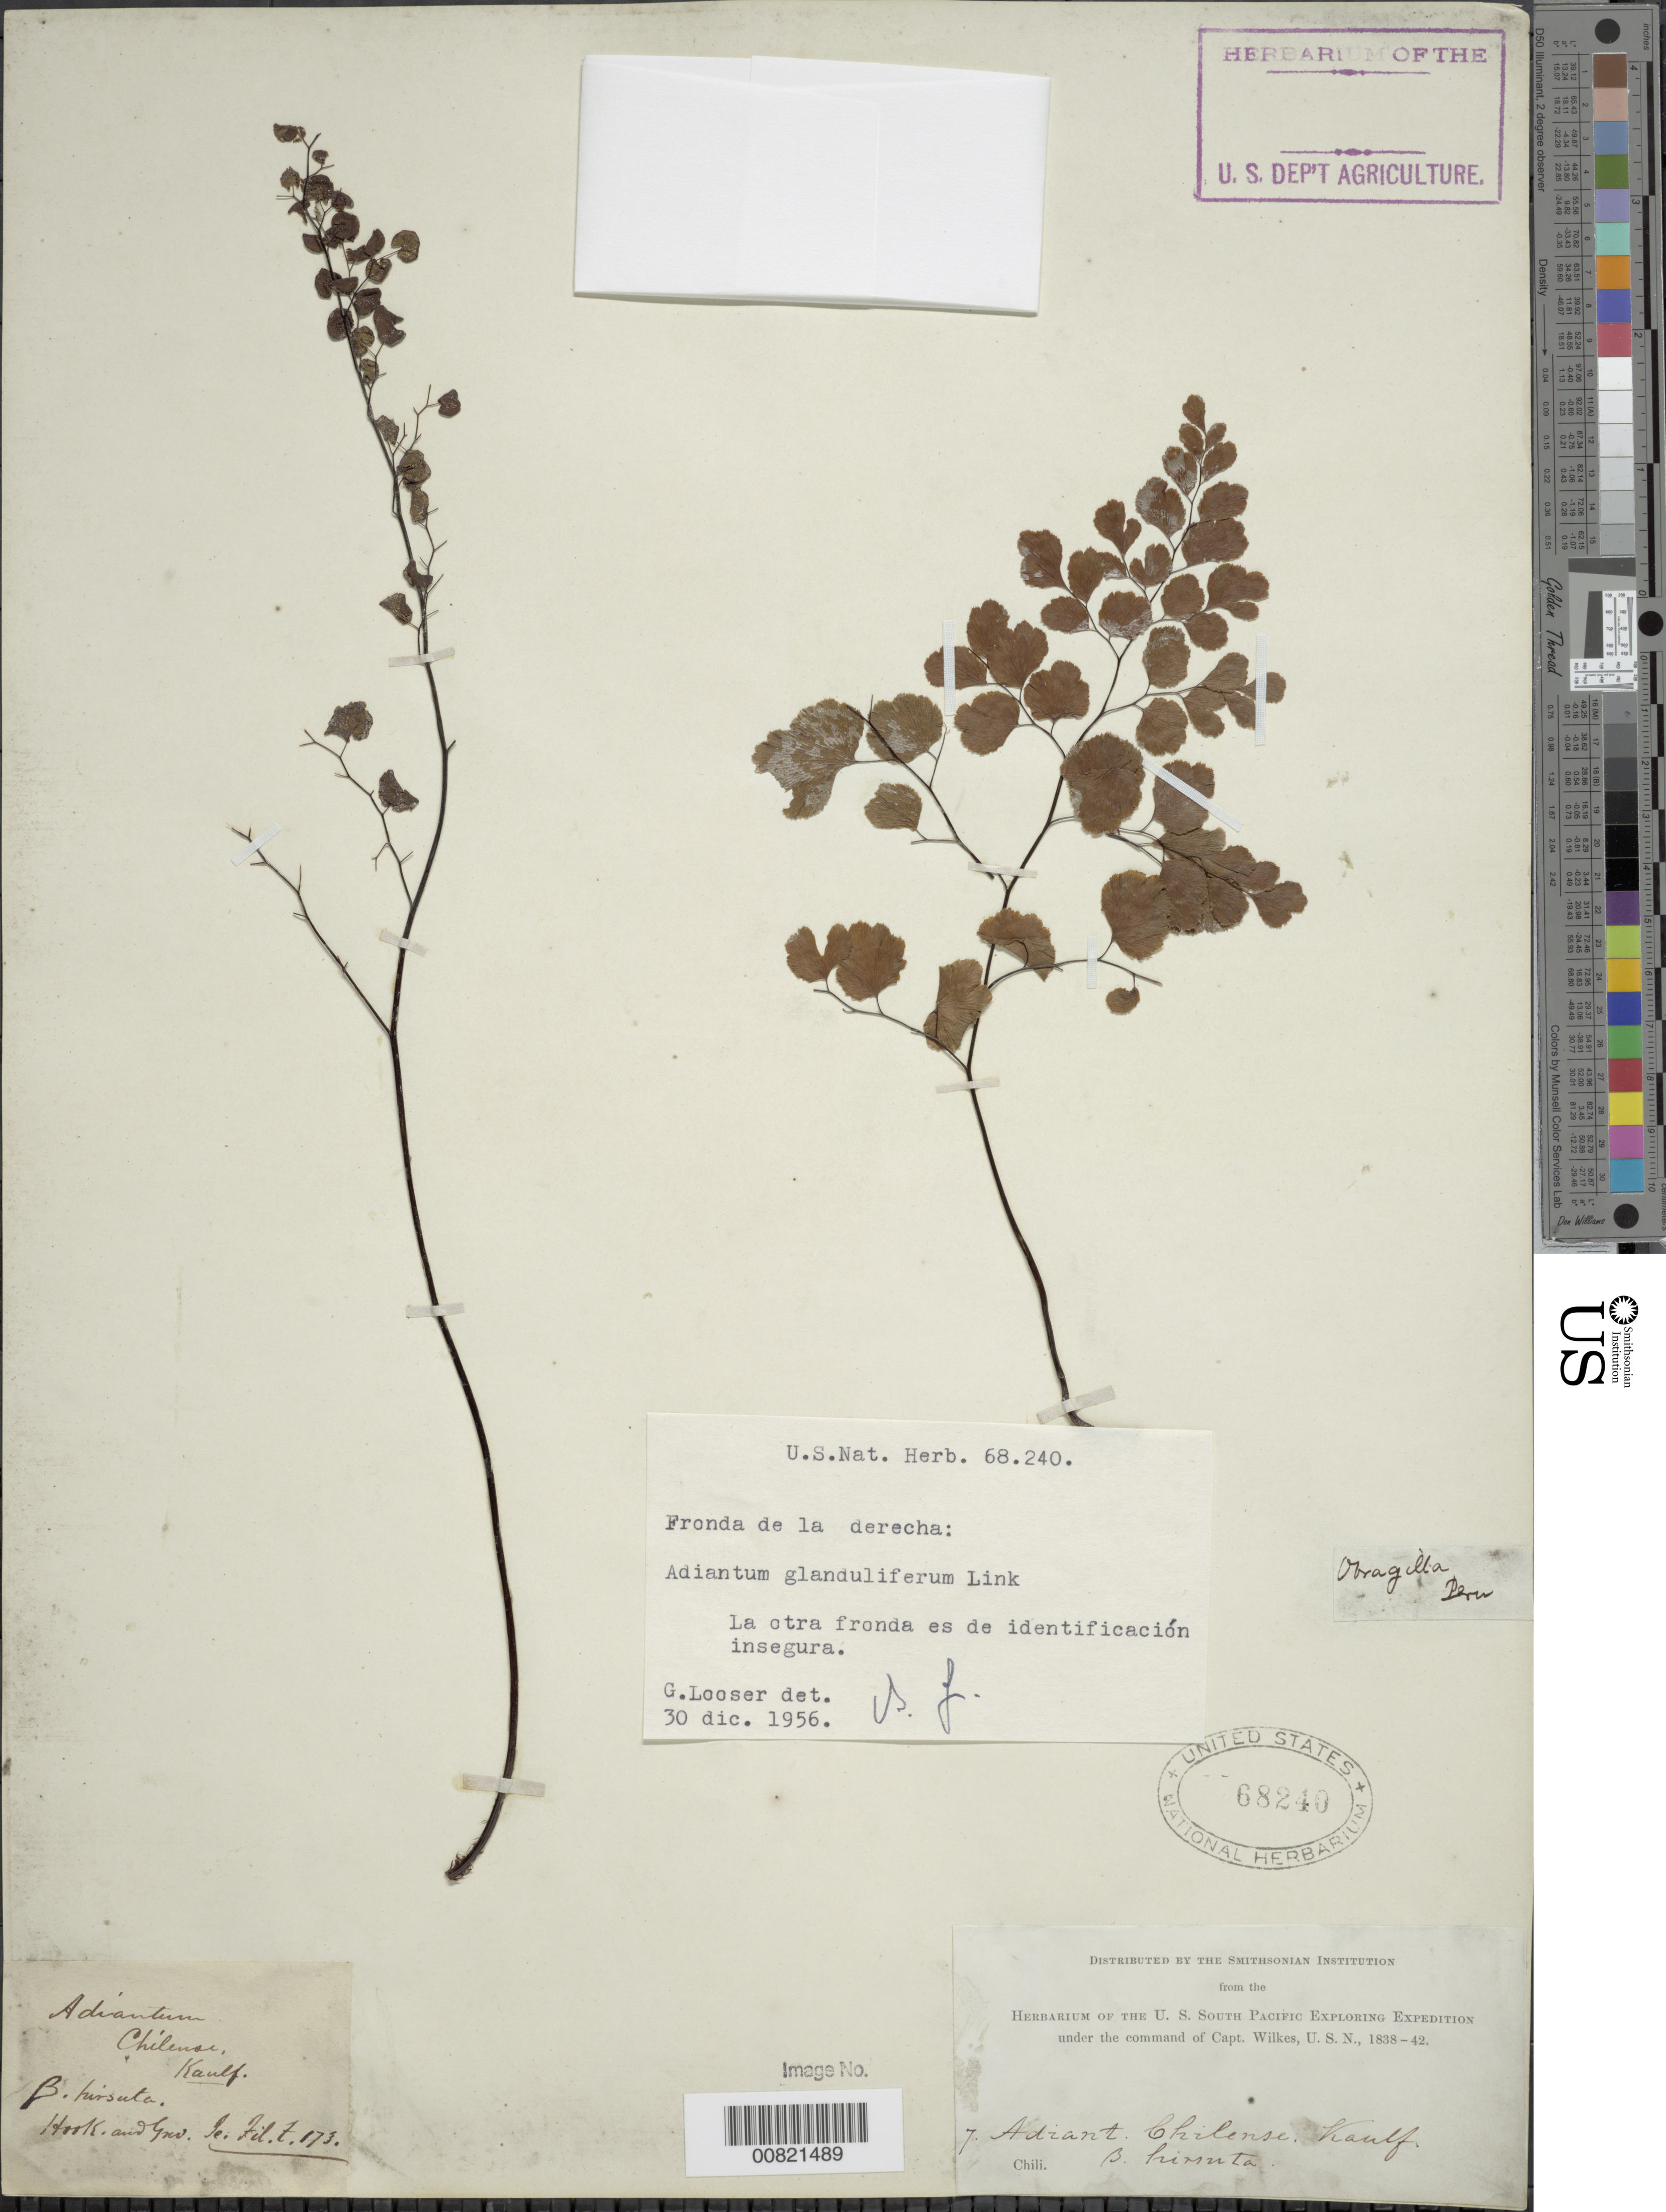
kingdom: Plantae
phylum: Tracheophyta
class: Polypodiopsida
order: Polypodiales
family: Pteridaceae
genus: Adiantum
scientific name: Adiantum glanduliferum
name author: Link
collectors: Wilkes Explor. Exped.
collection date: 1838/1842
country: Chile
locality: Chili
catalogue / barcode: US 68240